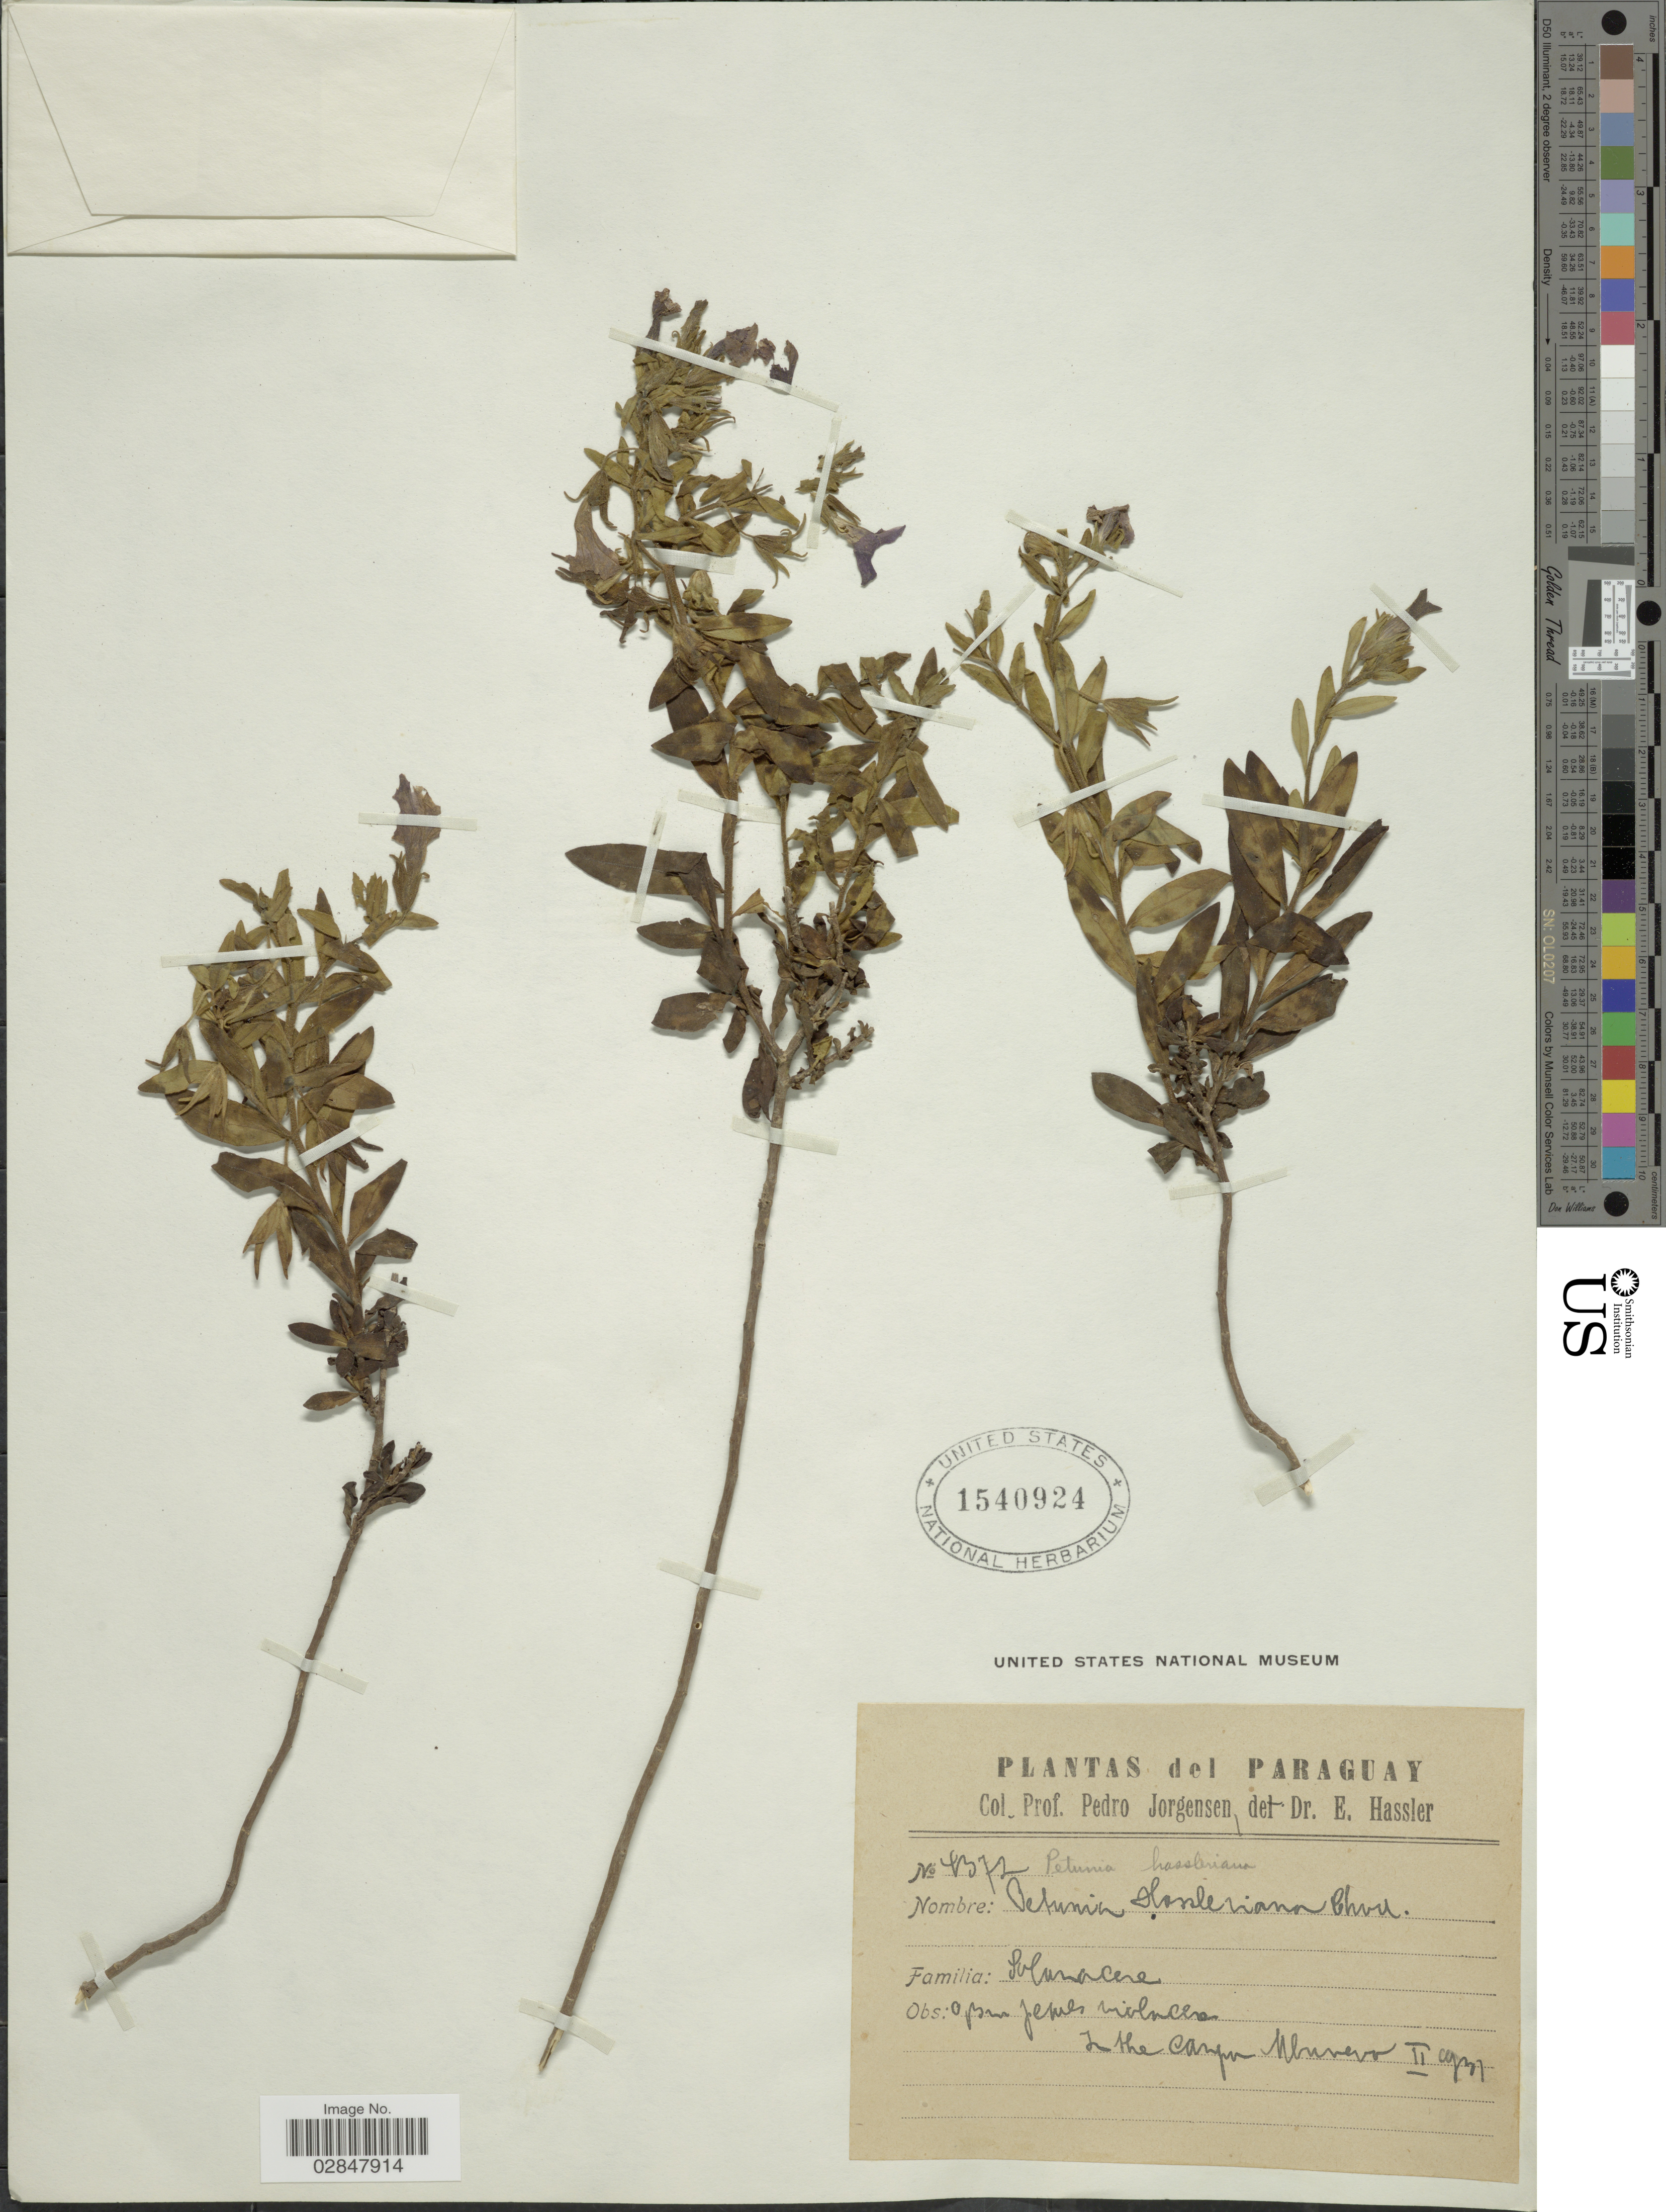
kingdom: Plantae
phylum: Tracheophyta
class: Magnoliopsida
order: Solanales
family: Solanaceae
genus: Petunia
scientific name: Petunia hassleriana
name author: R.E. Fr.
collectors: P. Jörgensen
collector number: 4372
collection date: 1931-02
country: Paraguay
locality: In the campo Nluvevo.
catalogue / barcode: US 1540924